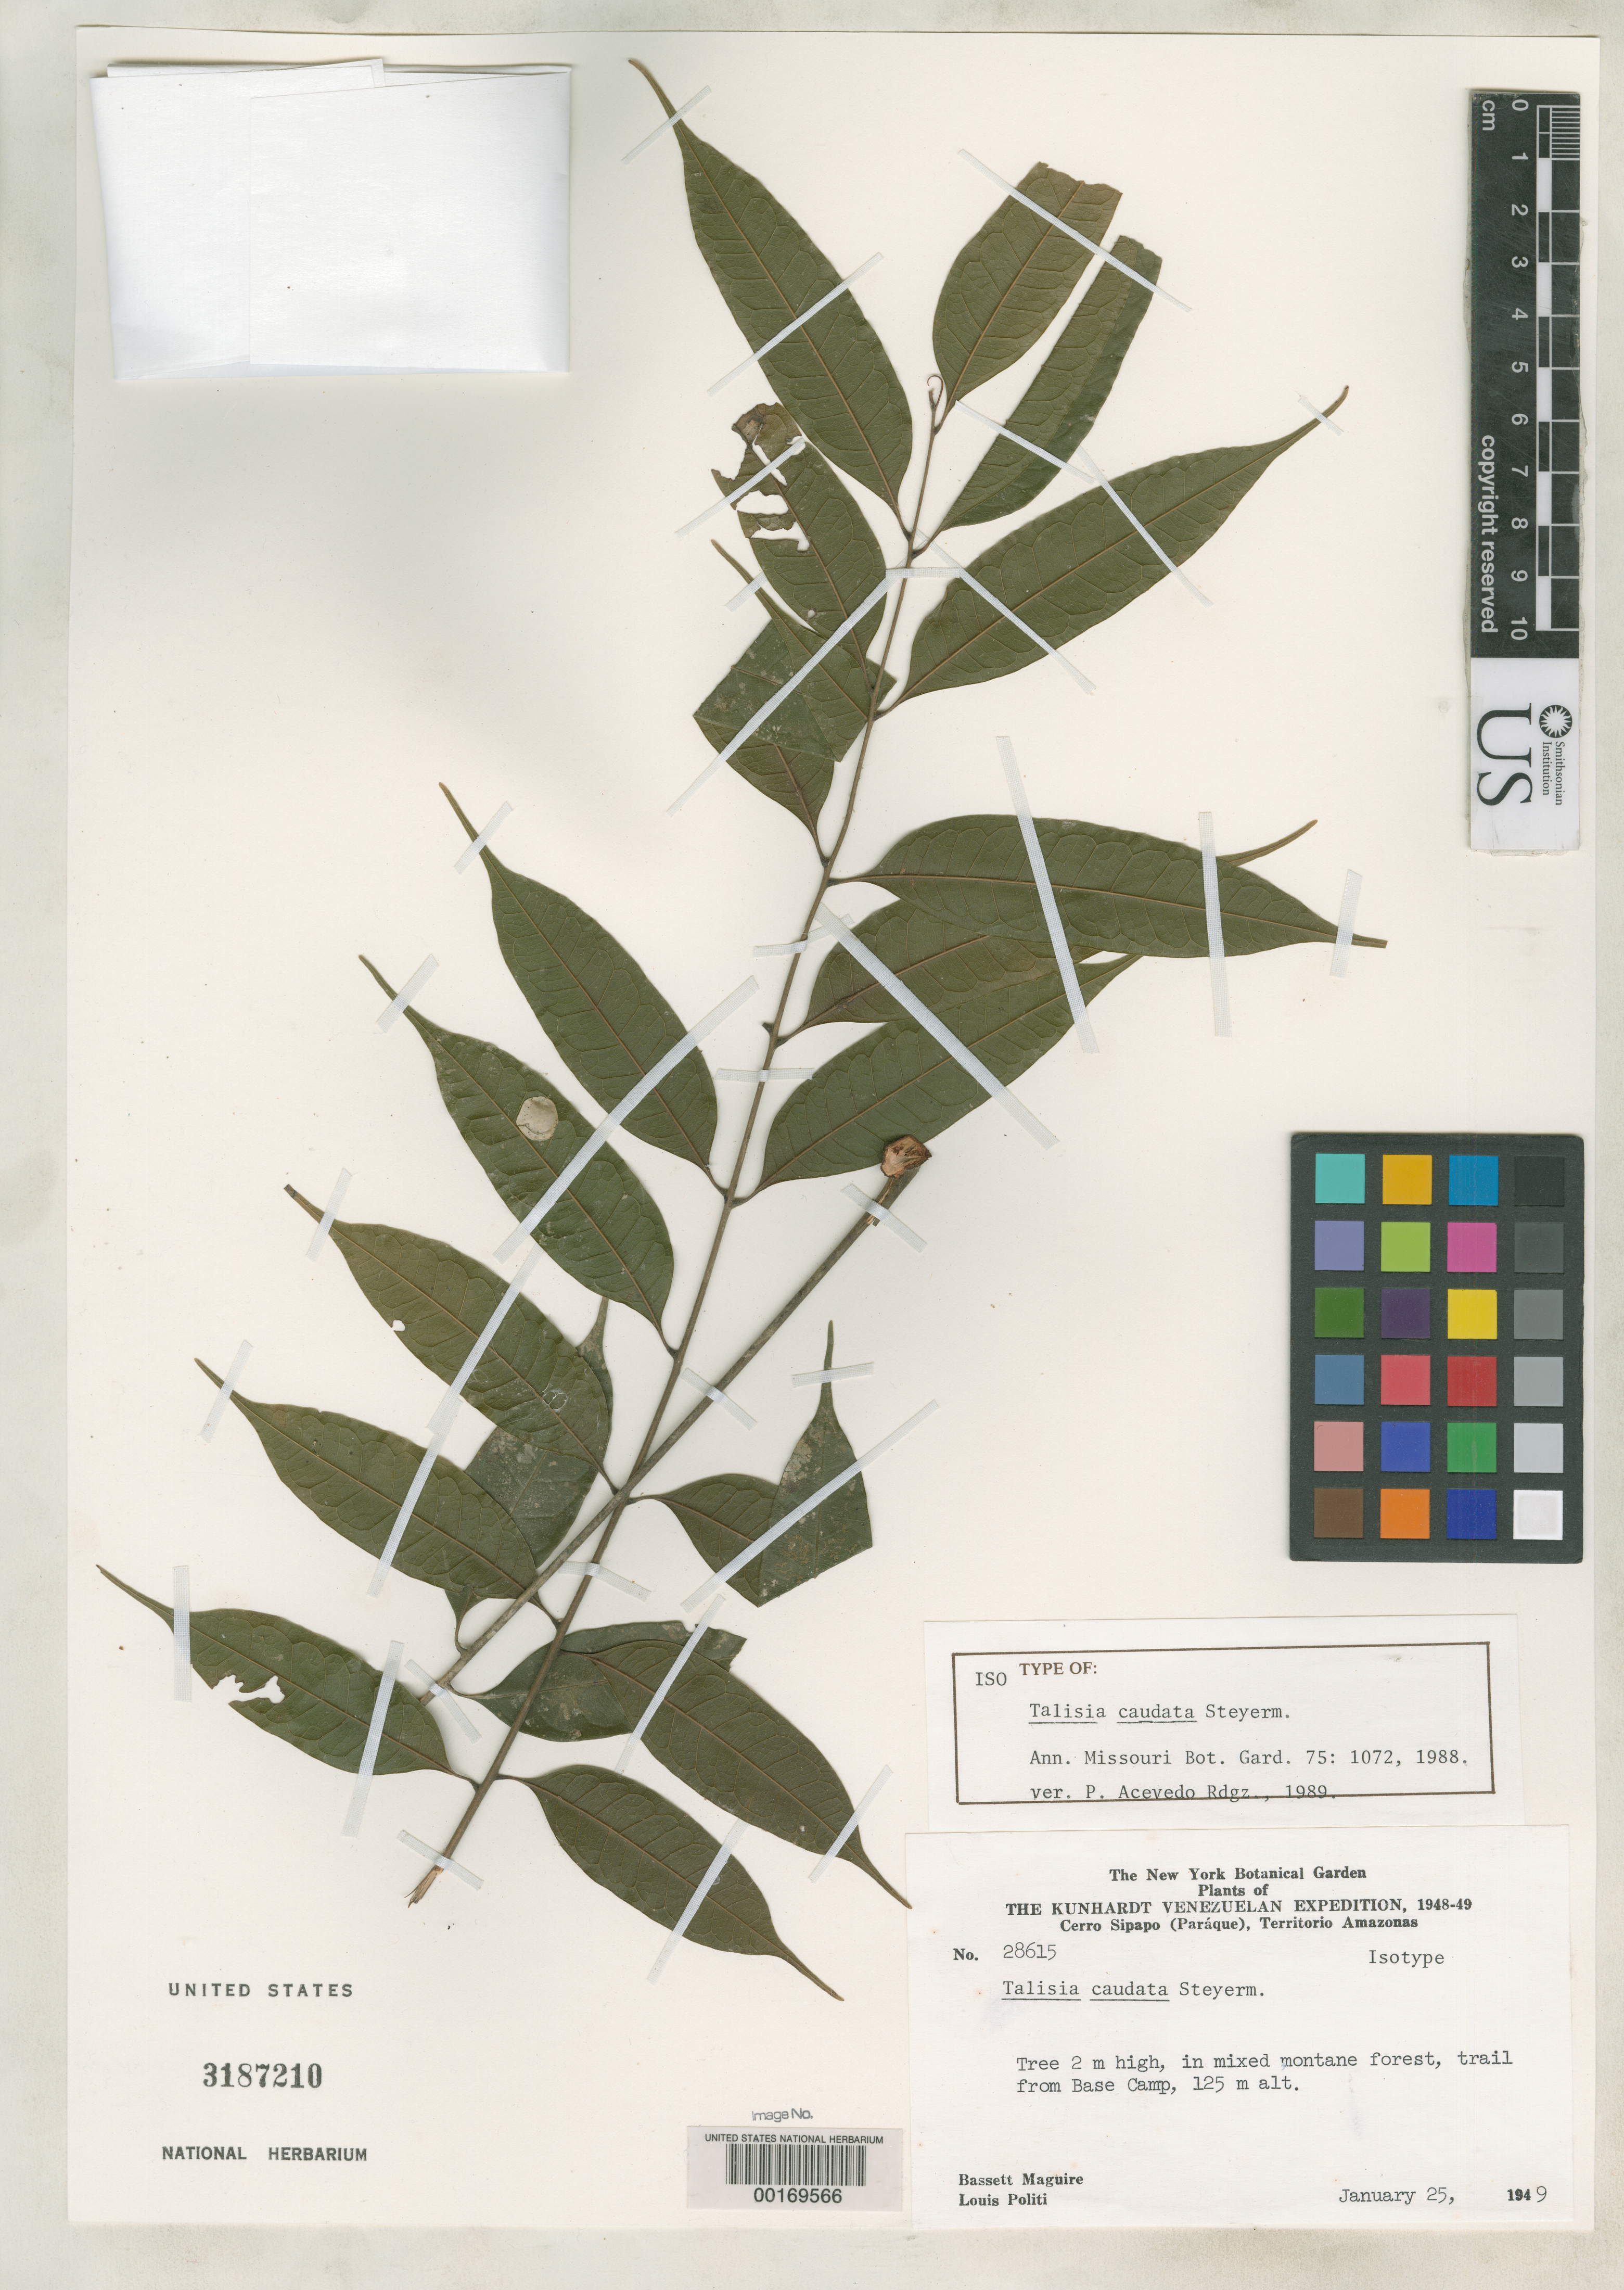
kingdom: Plantae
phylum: Tracheophyta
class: Magnoliopsida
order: Sapindales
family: Sapindaceae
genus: Talisia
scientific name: Talisia caudata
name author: Steyerm.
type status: Isotype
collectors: B. Maguire & L. Politi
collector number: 28615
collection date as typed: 25 Jan 1949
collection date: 1949-01-25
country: Venezuela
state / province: Amazonas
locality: Cerro Sipapo, paraque, trail from base camp.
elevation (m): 125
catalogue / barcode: US 3187210